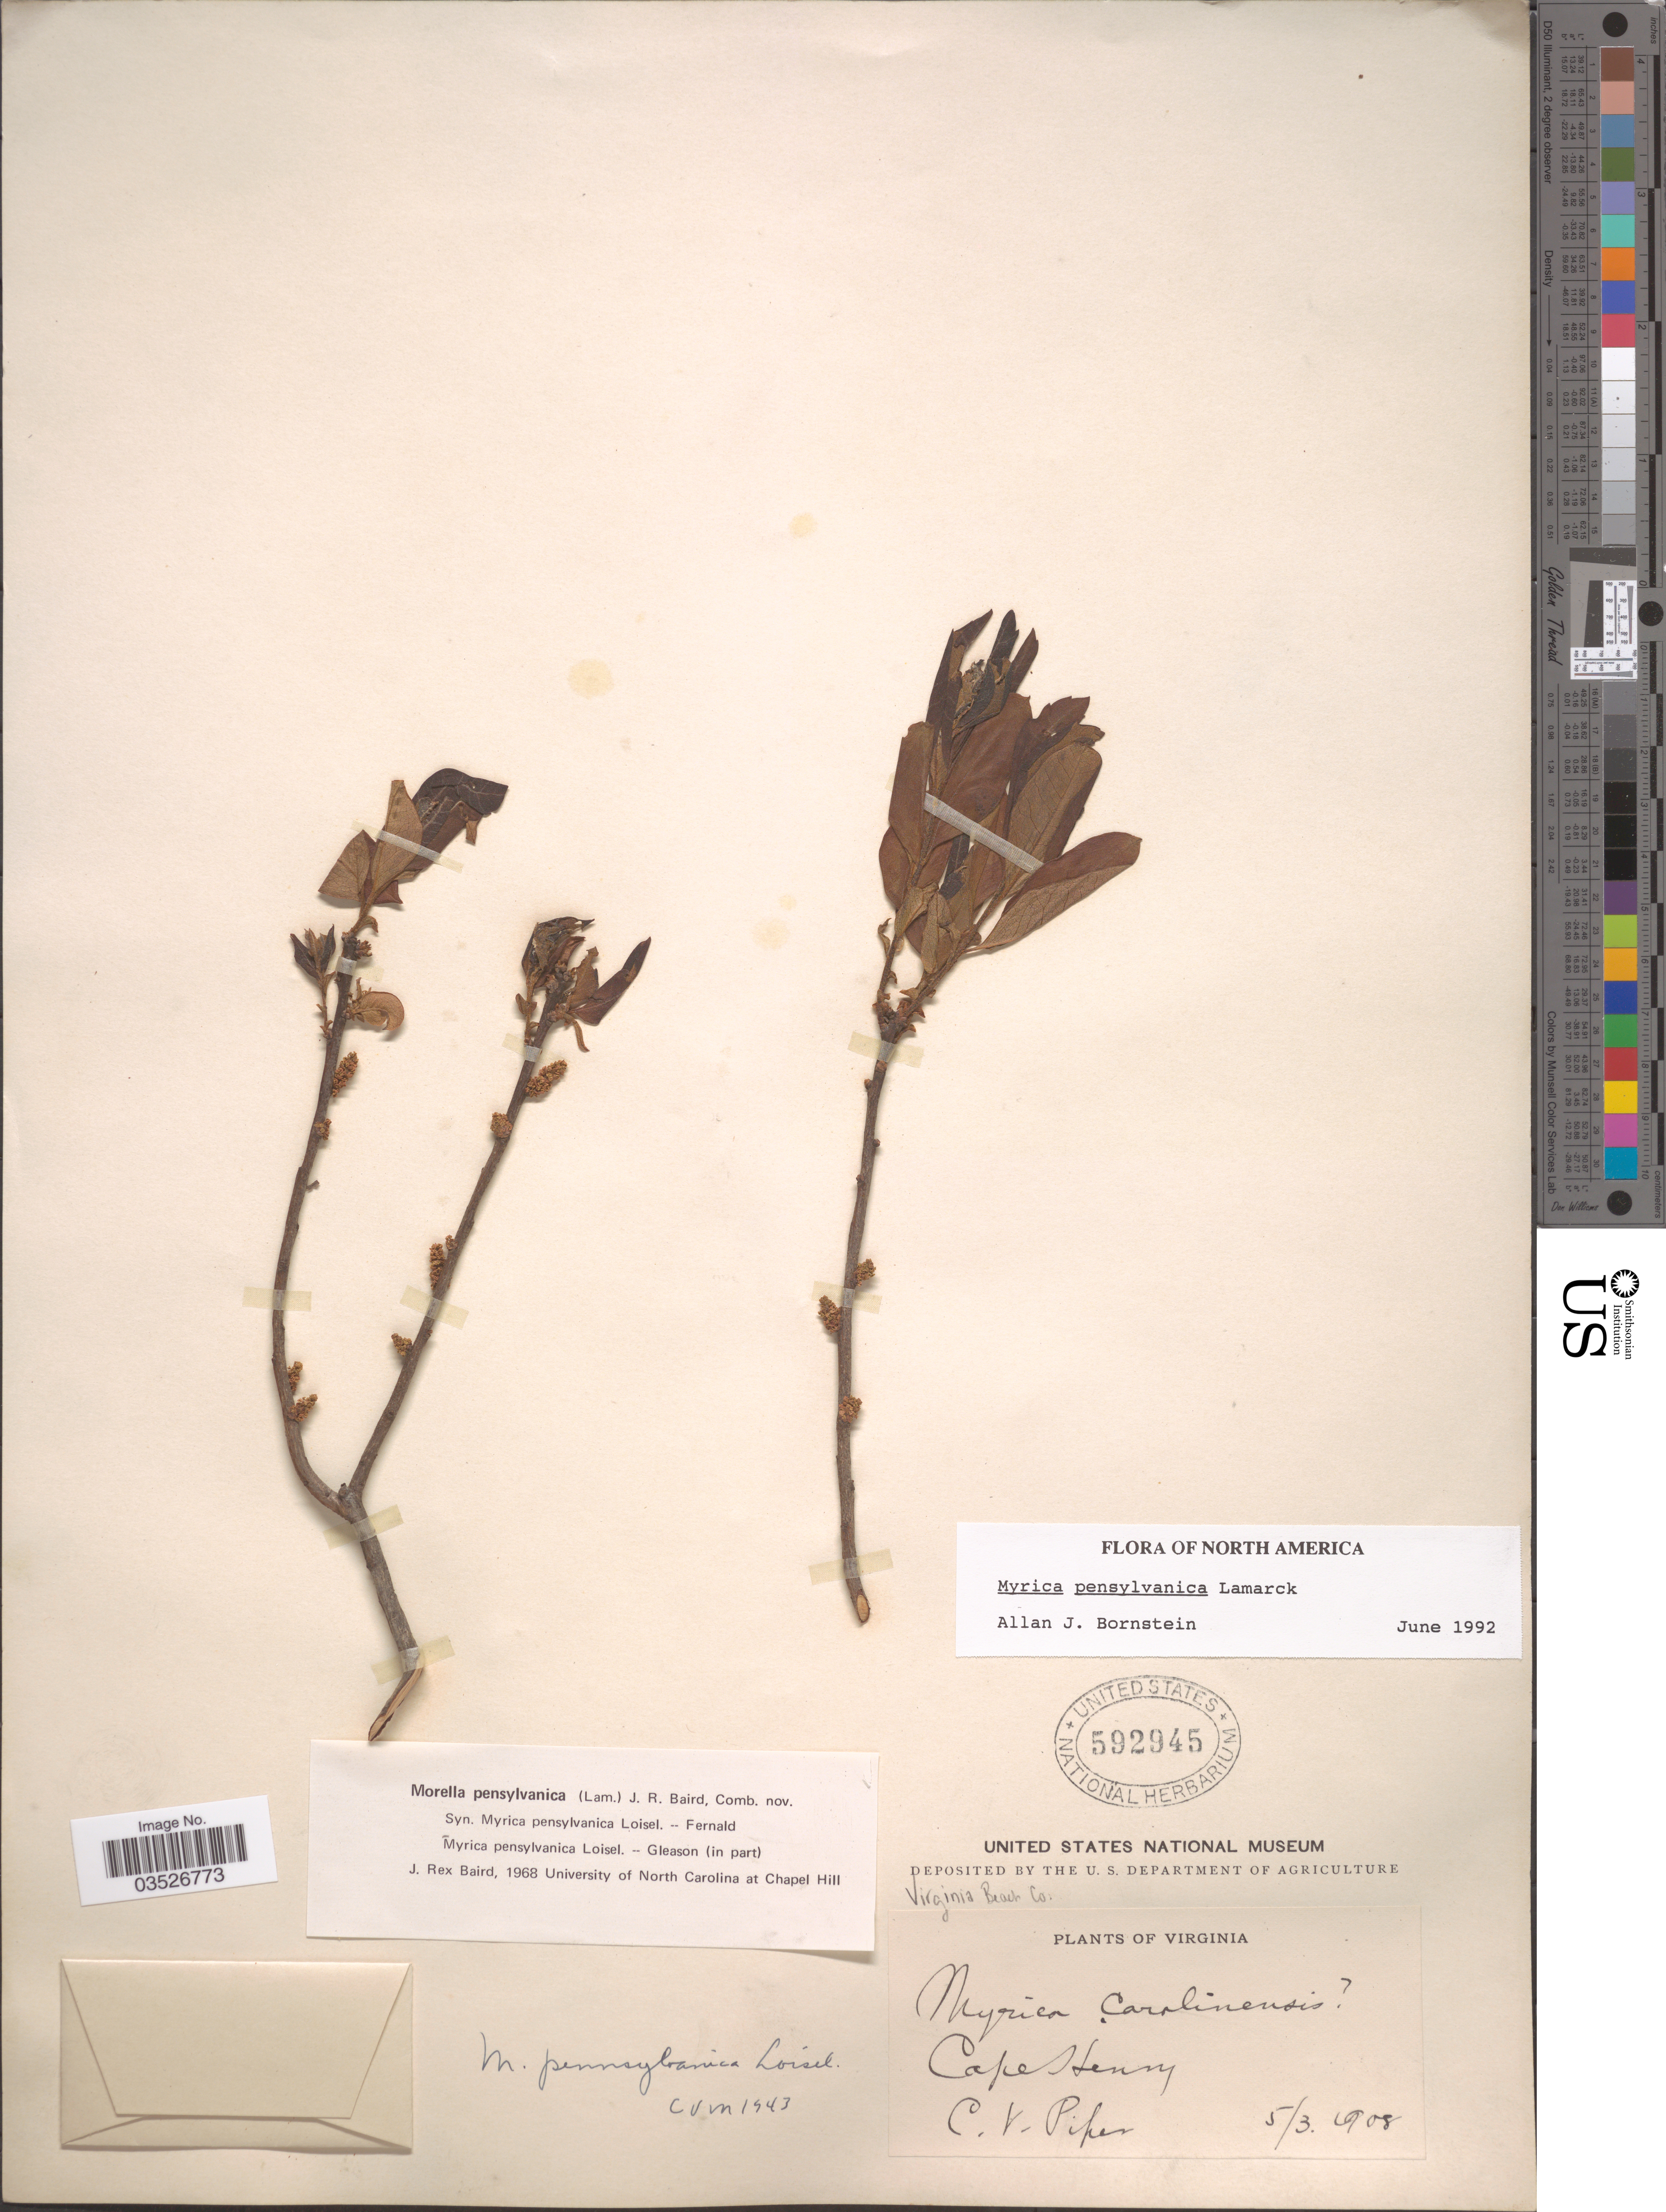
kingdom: Plantae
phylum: Tracheophyta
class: Magnoliopsida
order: Fagales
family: Myricaceae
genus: Morella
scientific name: Morella pensylvanica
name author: (Mirb.) Kartesz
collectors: C. V. Piper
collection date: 1908-05-03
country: United States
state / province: Virginia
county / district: City of Virginia Beach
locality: Cape Henry.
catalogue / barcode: US 592945